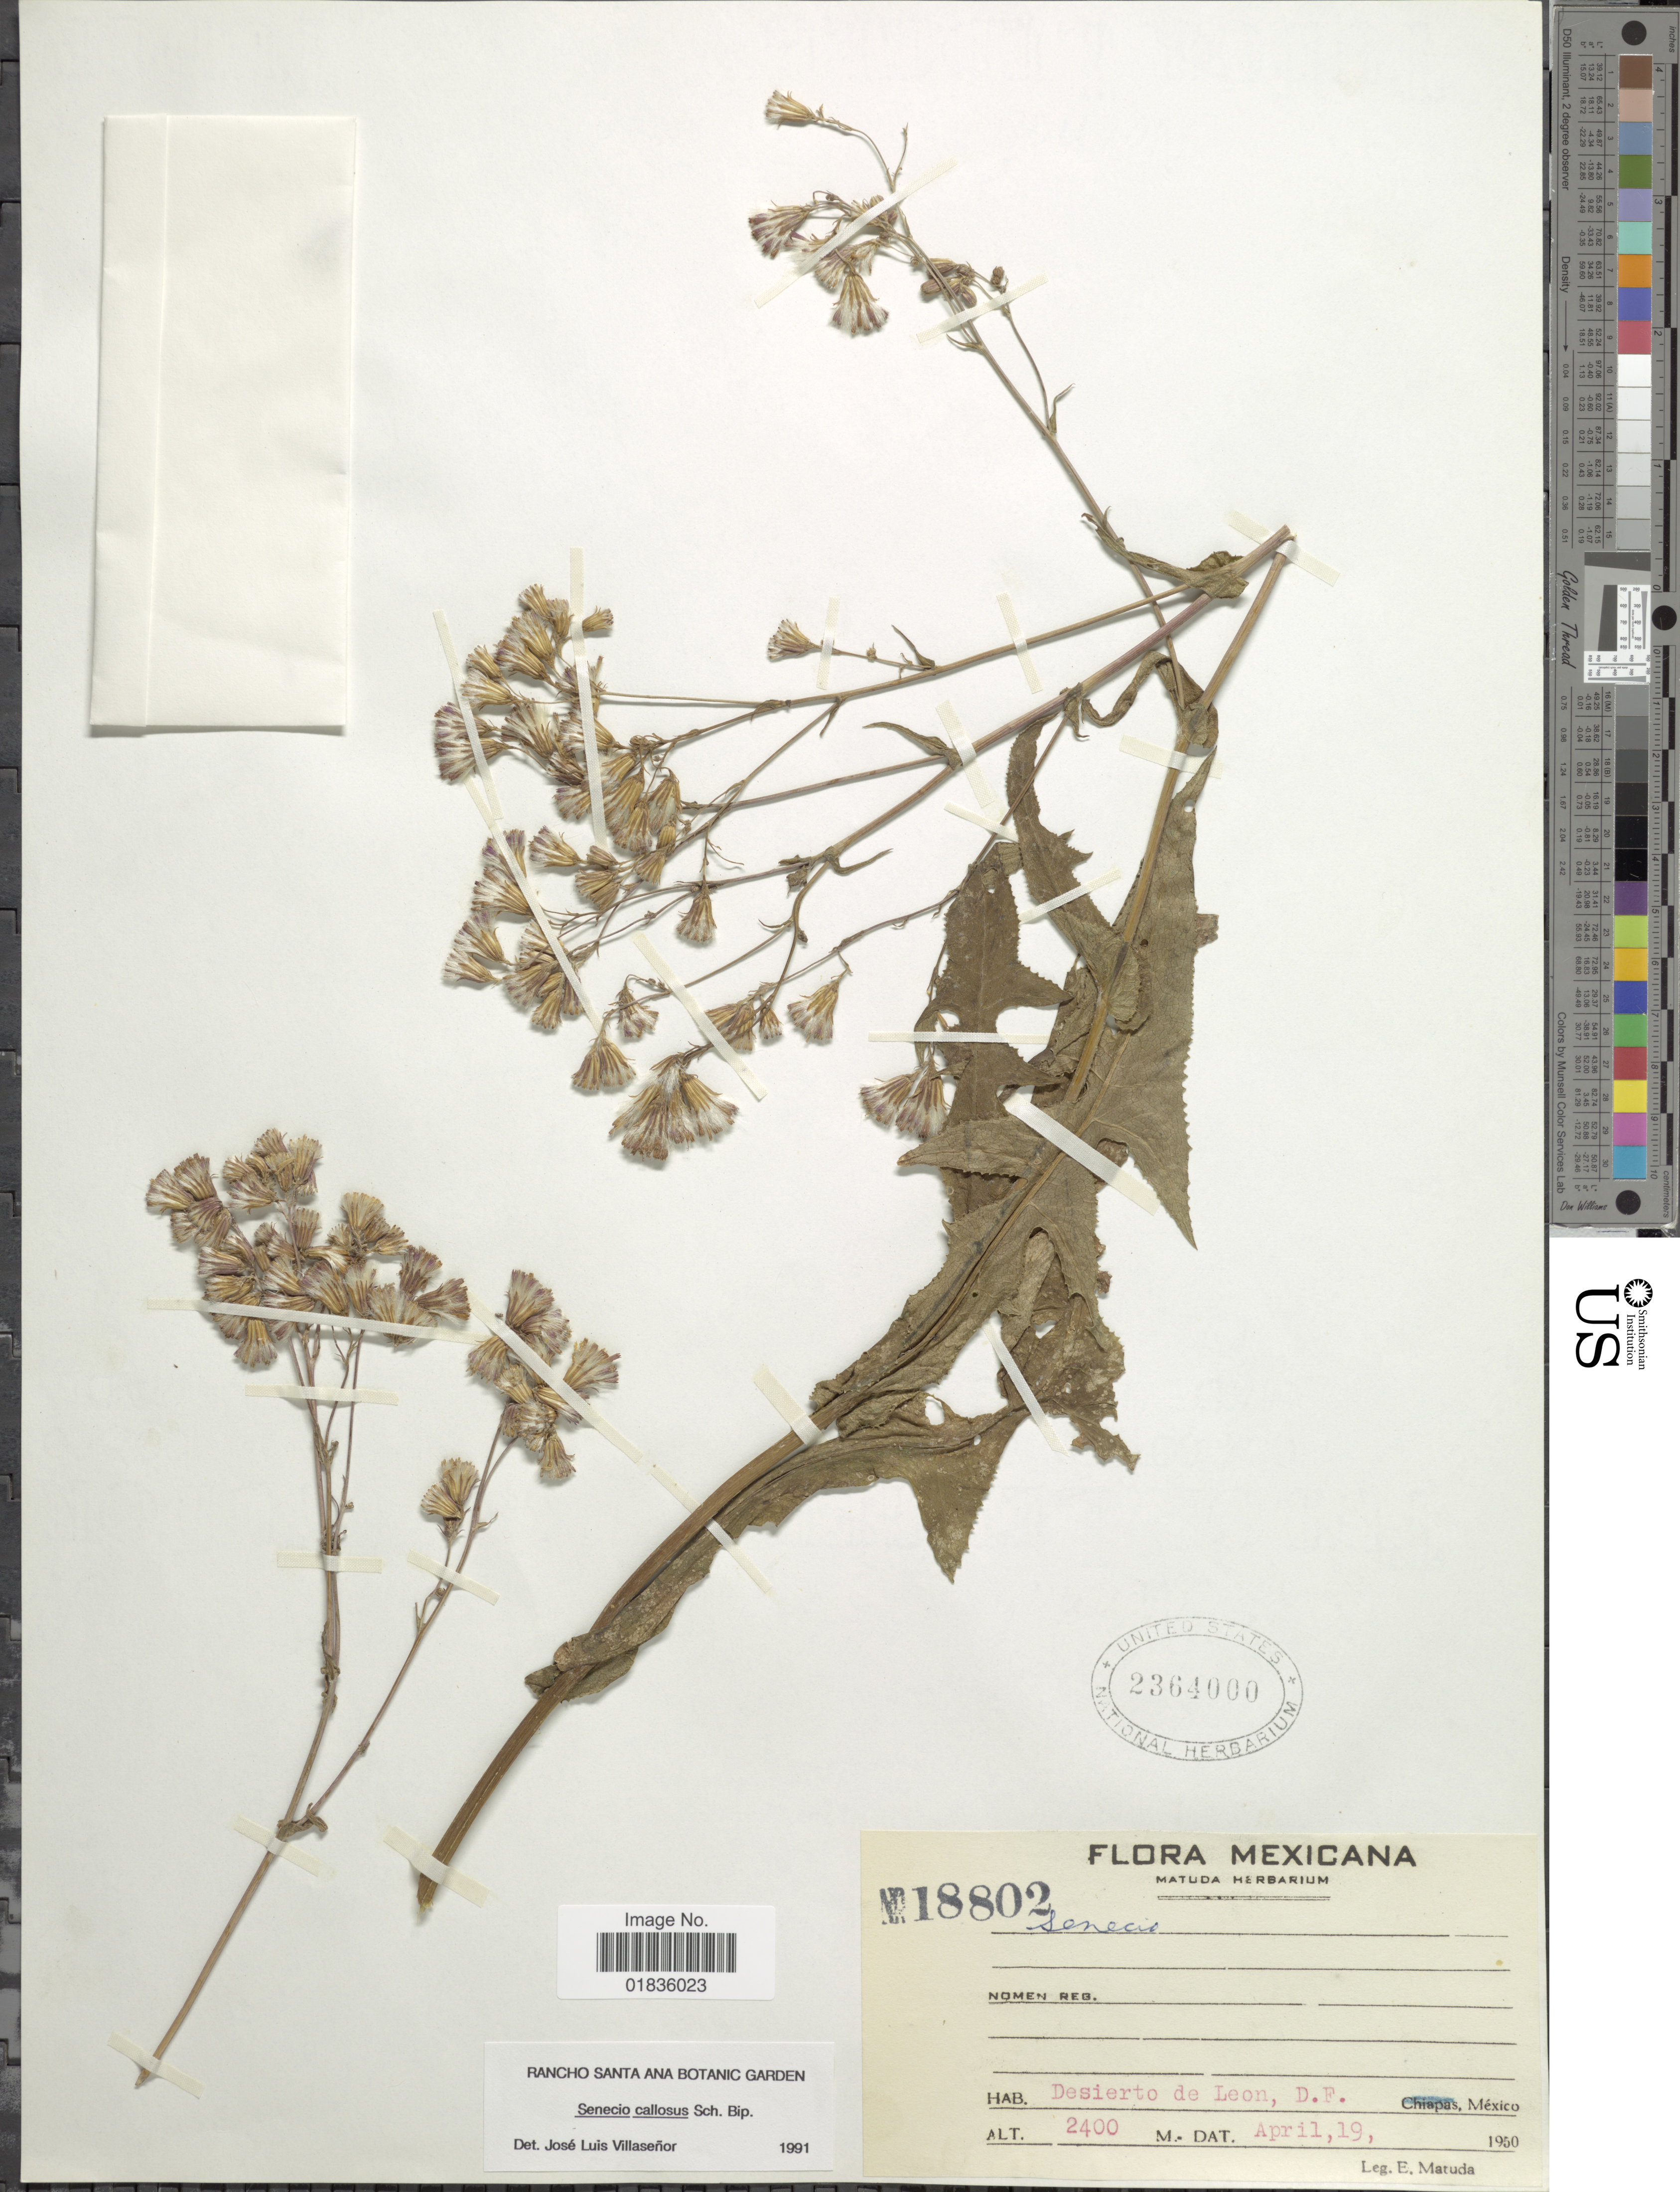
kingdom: Plantae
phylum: Tracheophyta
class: Magnoliopsida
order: Asterales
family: Asteraceae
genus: Senecio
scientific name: Senecio callosus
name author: Sch. Bip.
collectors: E. Matuda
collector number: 18802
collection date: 1950-04-19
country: Mexico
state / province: Distrito Federal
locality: Desierto de Leon.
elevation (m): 2400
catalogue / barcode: US 2364000